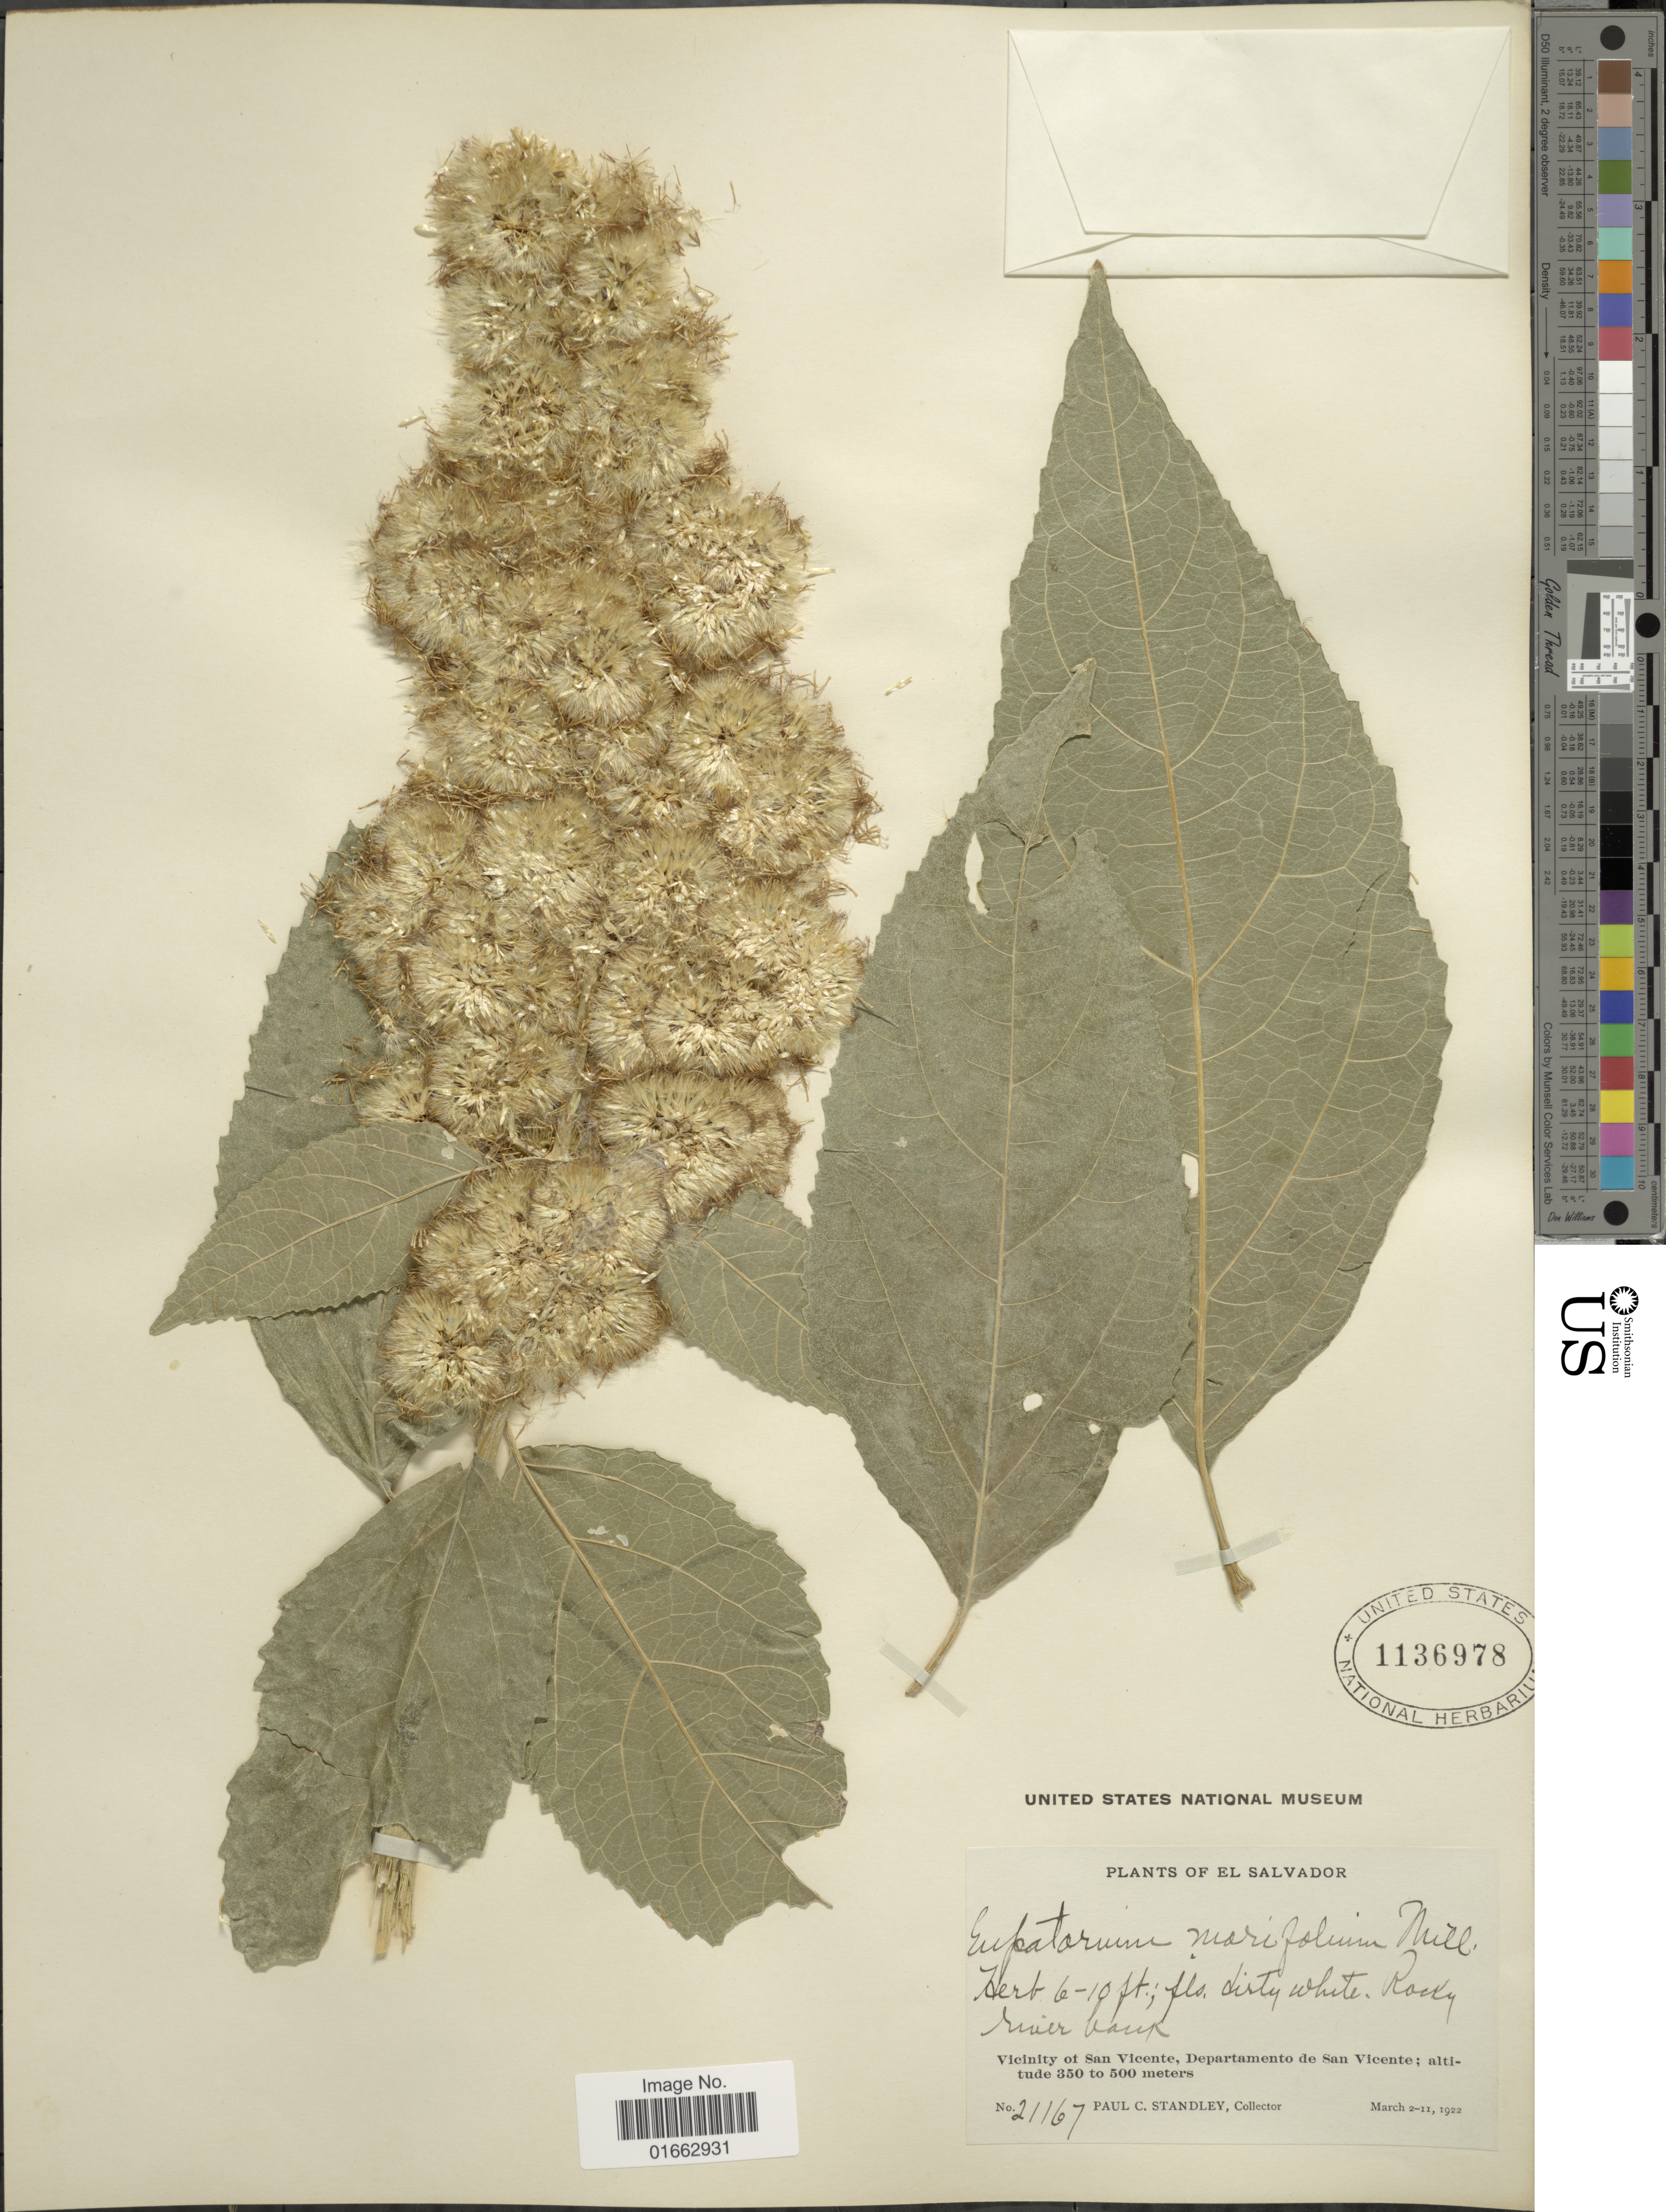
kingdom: Plantae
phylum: Tracheophyta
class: Magnoliopsida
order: Asterales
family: Asteraceae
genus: Critonia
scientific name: Critonia morifolia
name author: (Mill.) R.M. King & H. Rob.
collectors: P. C. Standley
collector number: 21167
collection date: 1922-03-02/1922-03-11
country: El Salvador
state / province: San Vincente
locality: Vicinity of San Vicente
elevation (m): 350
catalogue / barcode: US 1136978